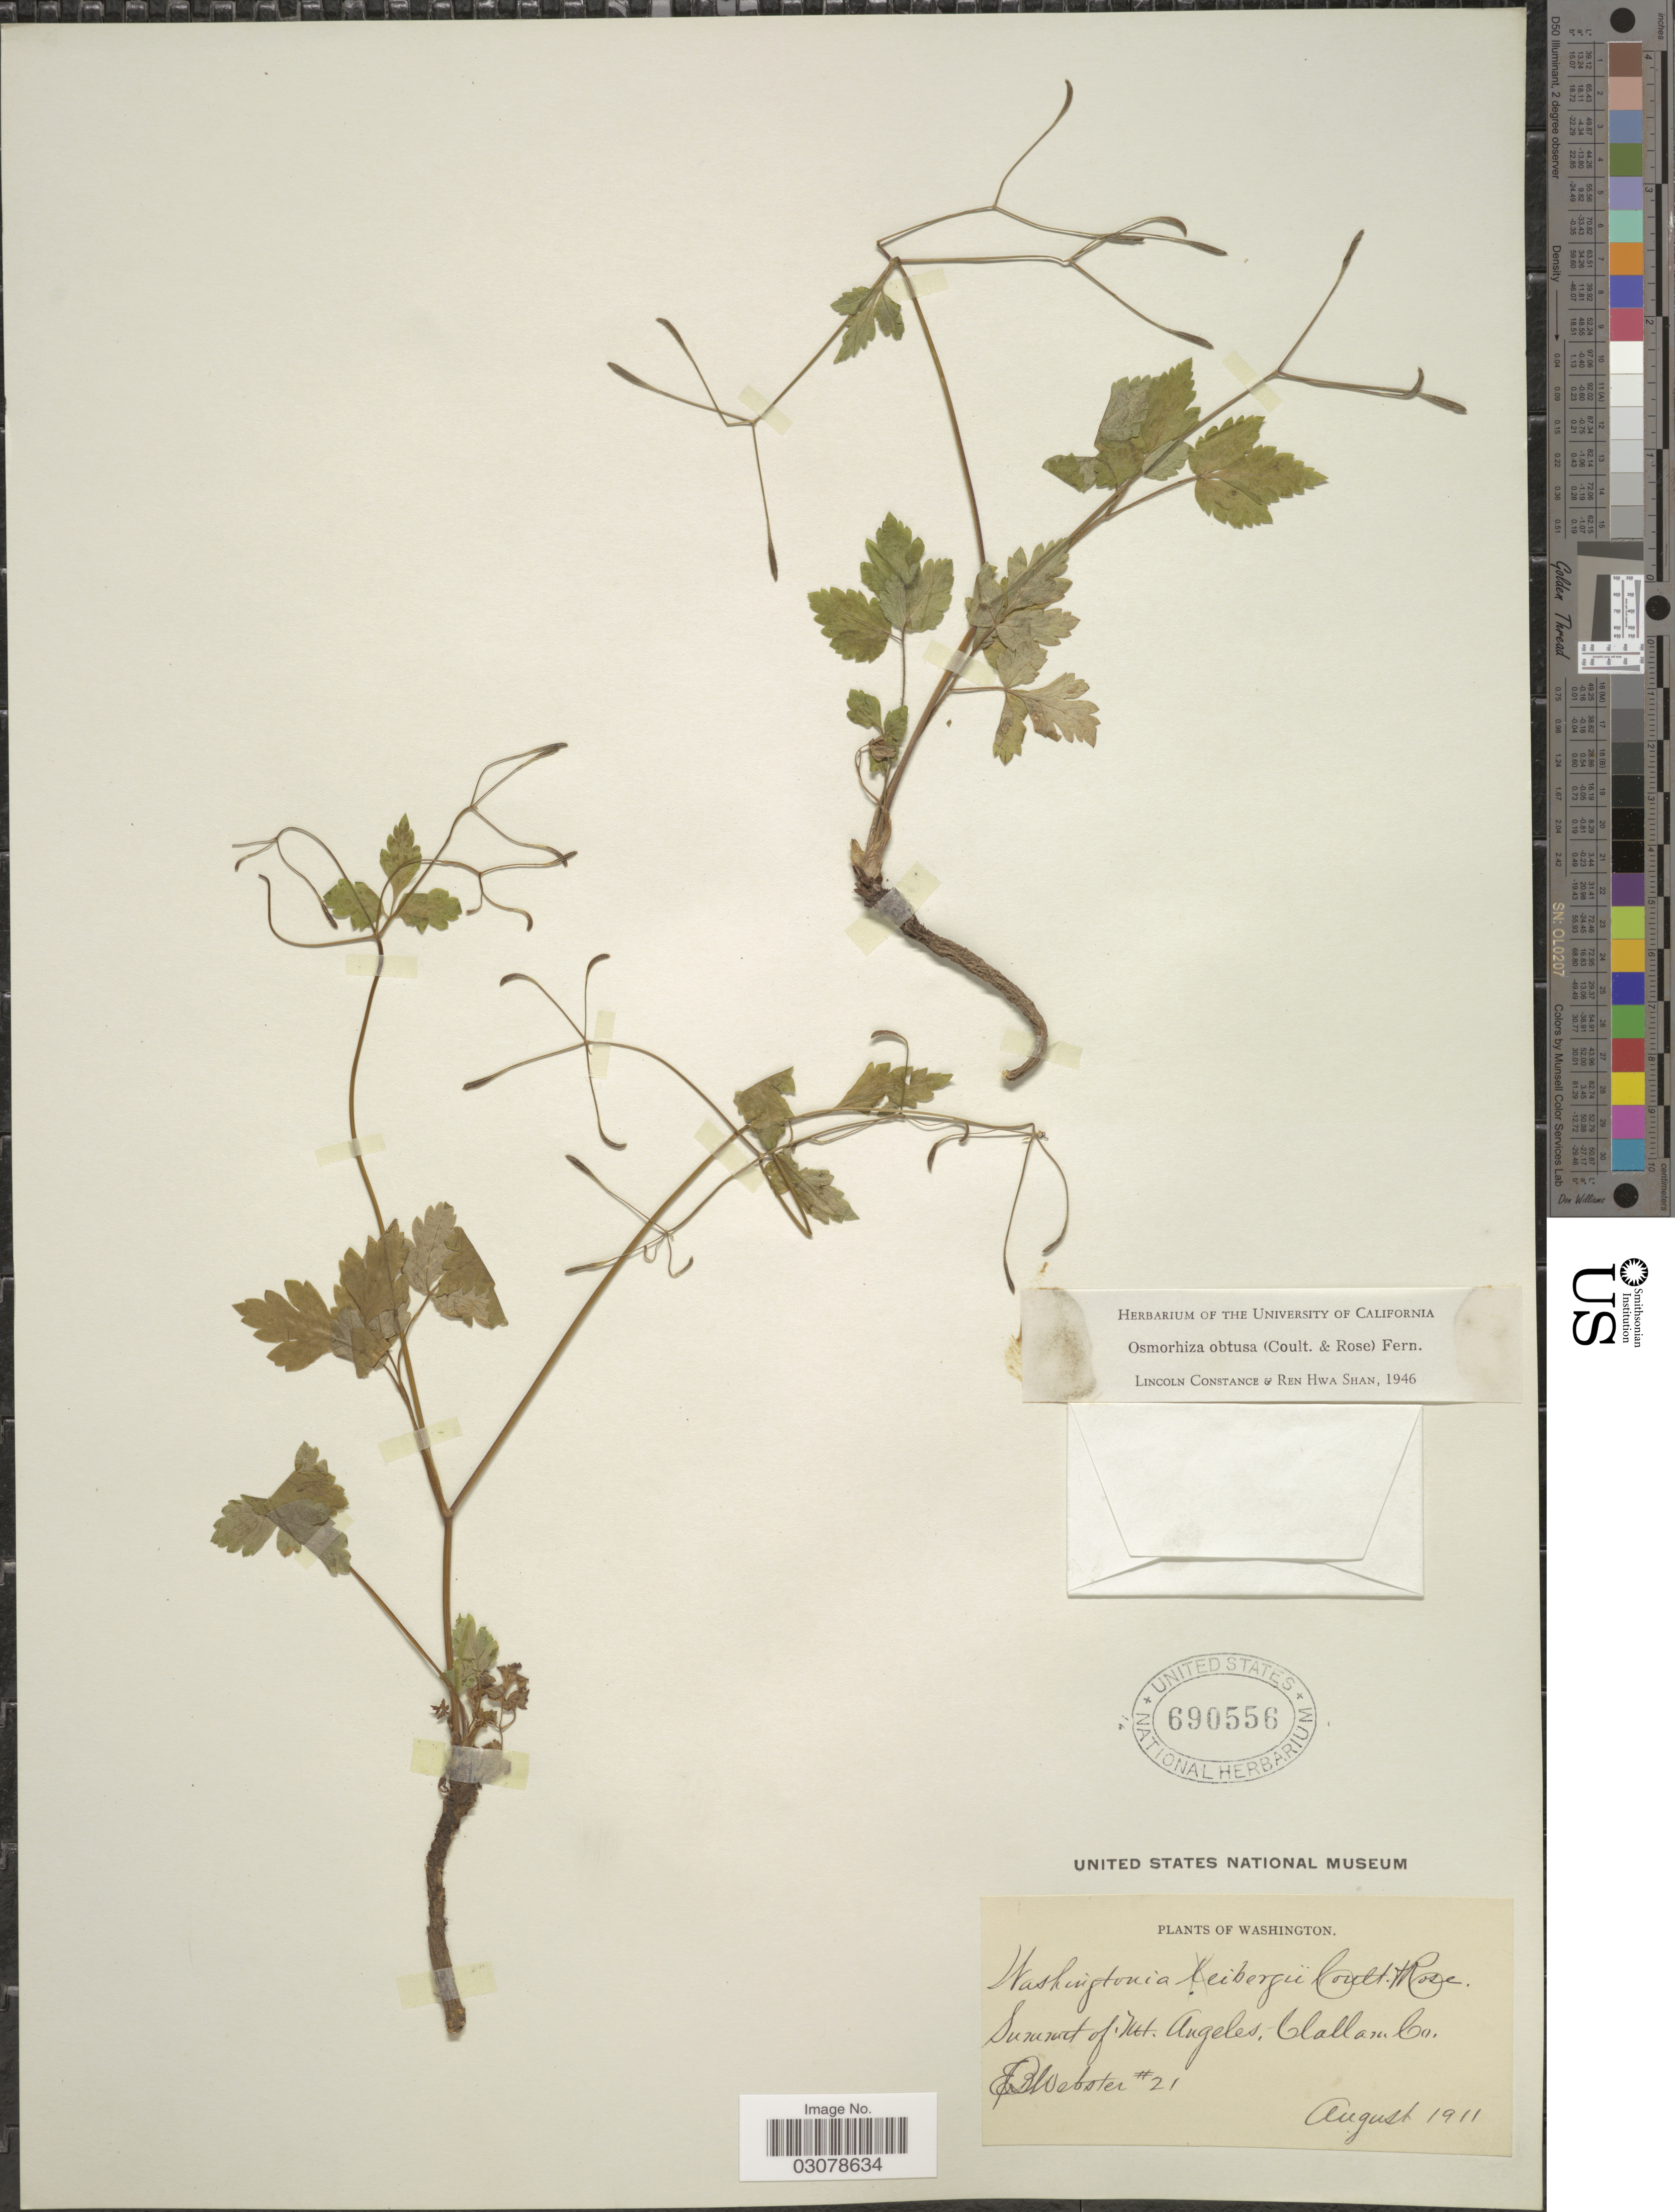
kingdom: Plantae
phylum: Tracheophyta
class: Magnoliopsida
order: Apiales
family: Apiaceae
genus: Osmorhiza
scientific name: Osmorhiza obtusa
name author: (J.M. Coult. & Rose) Fernald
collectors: E. B. Webster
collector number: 21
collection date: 1911-08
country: United States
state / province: Washington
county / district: Clallam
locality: Summit of Mt. Angeles, Clallam Co.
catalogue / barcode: US 690556